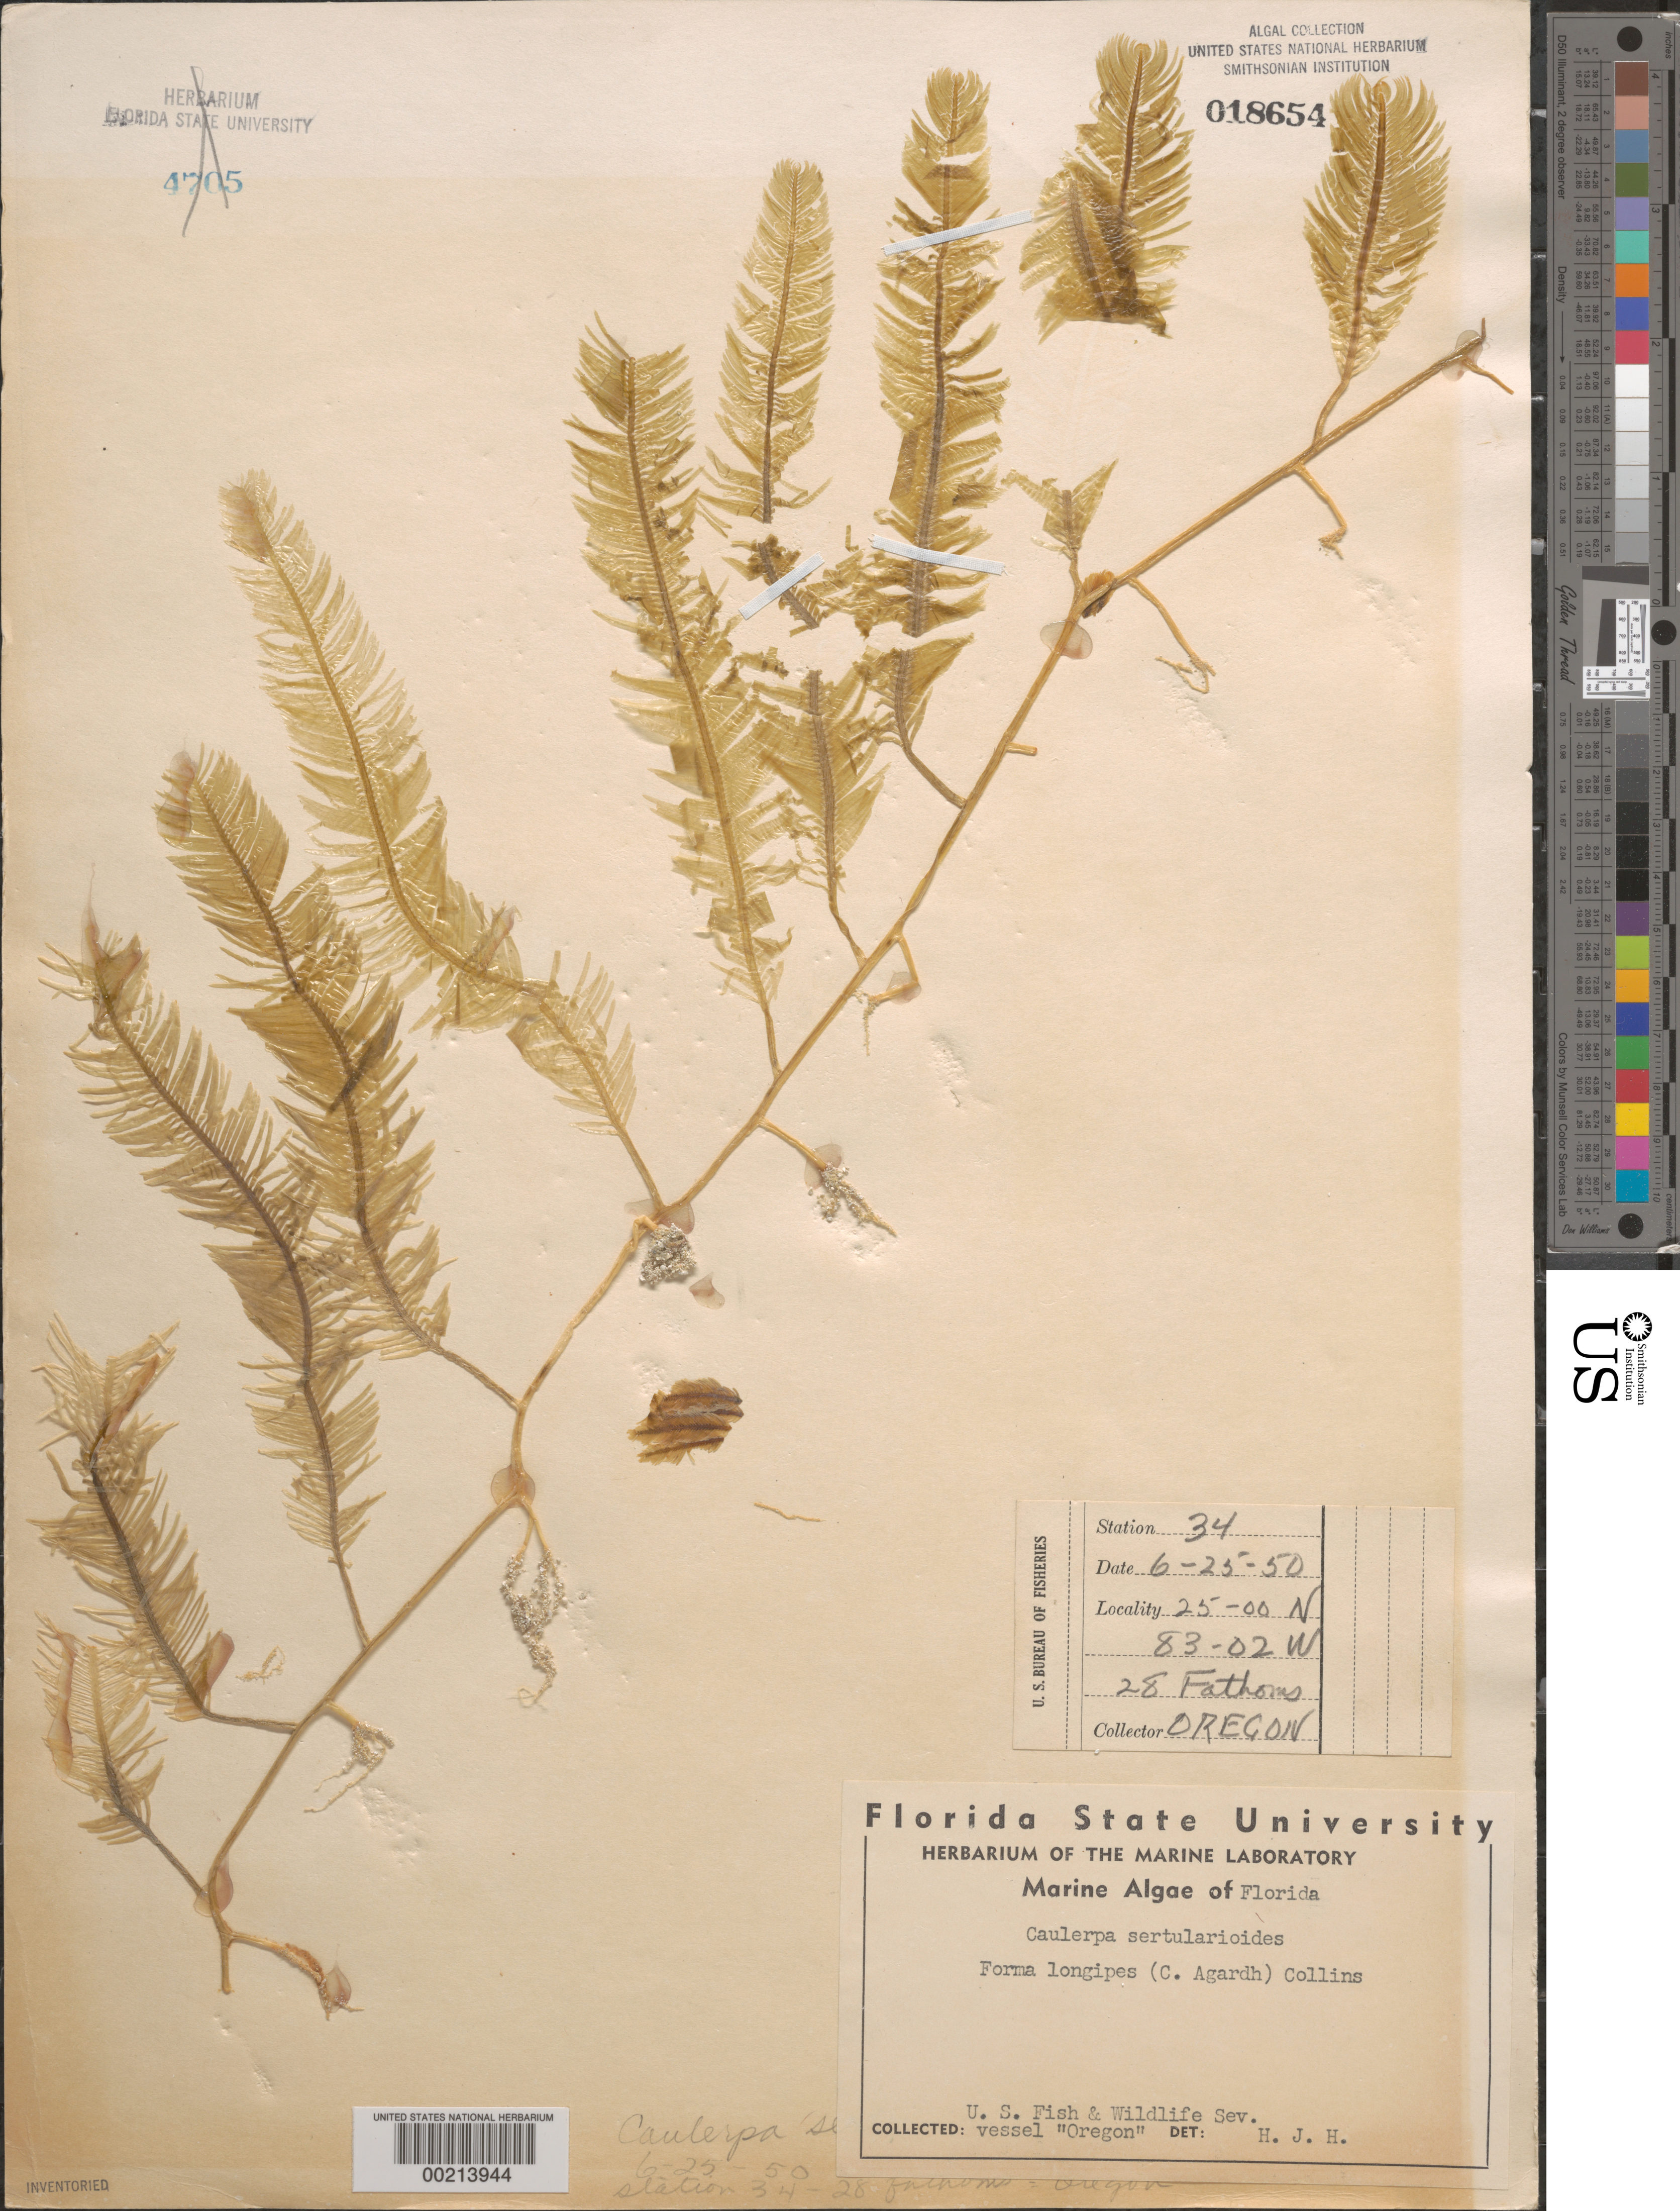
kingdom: Plantae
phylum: Chlorophyta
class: Ulvophyceae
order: Bryopsidales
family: Caulerpaceae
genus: Caulerpa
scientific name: Caulerpa sertularioides f. longipes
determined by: Humm, Harold J.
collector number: Station 34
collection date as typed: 25 Jun 1950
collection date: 1950-06-25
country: United States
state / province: Florida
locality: Gulf of Mexico near Florida Keys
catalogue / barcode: US 18654